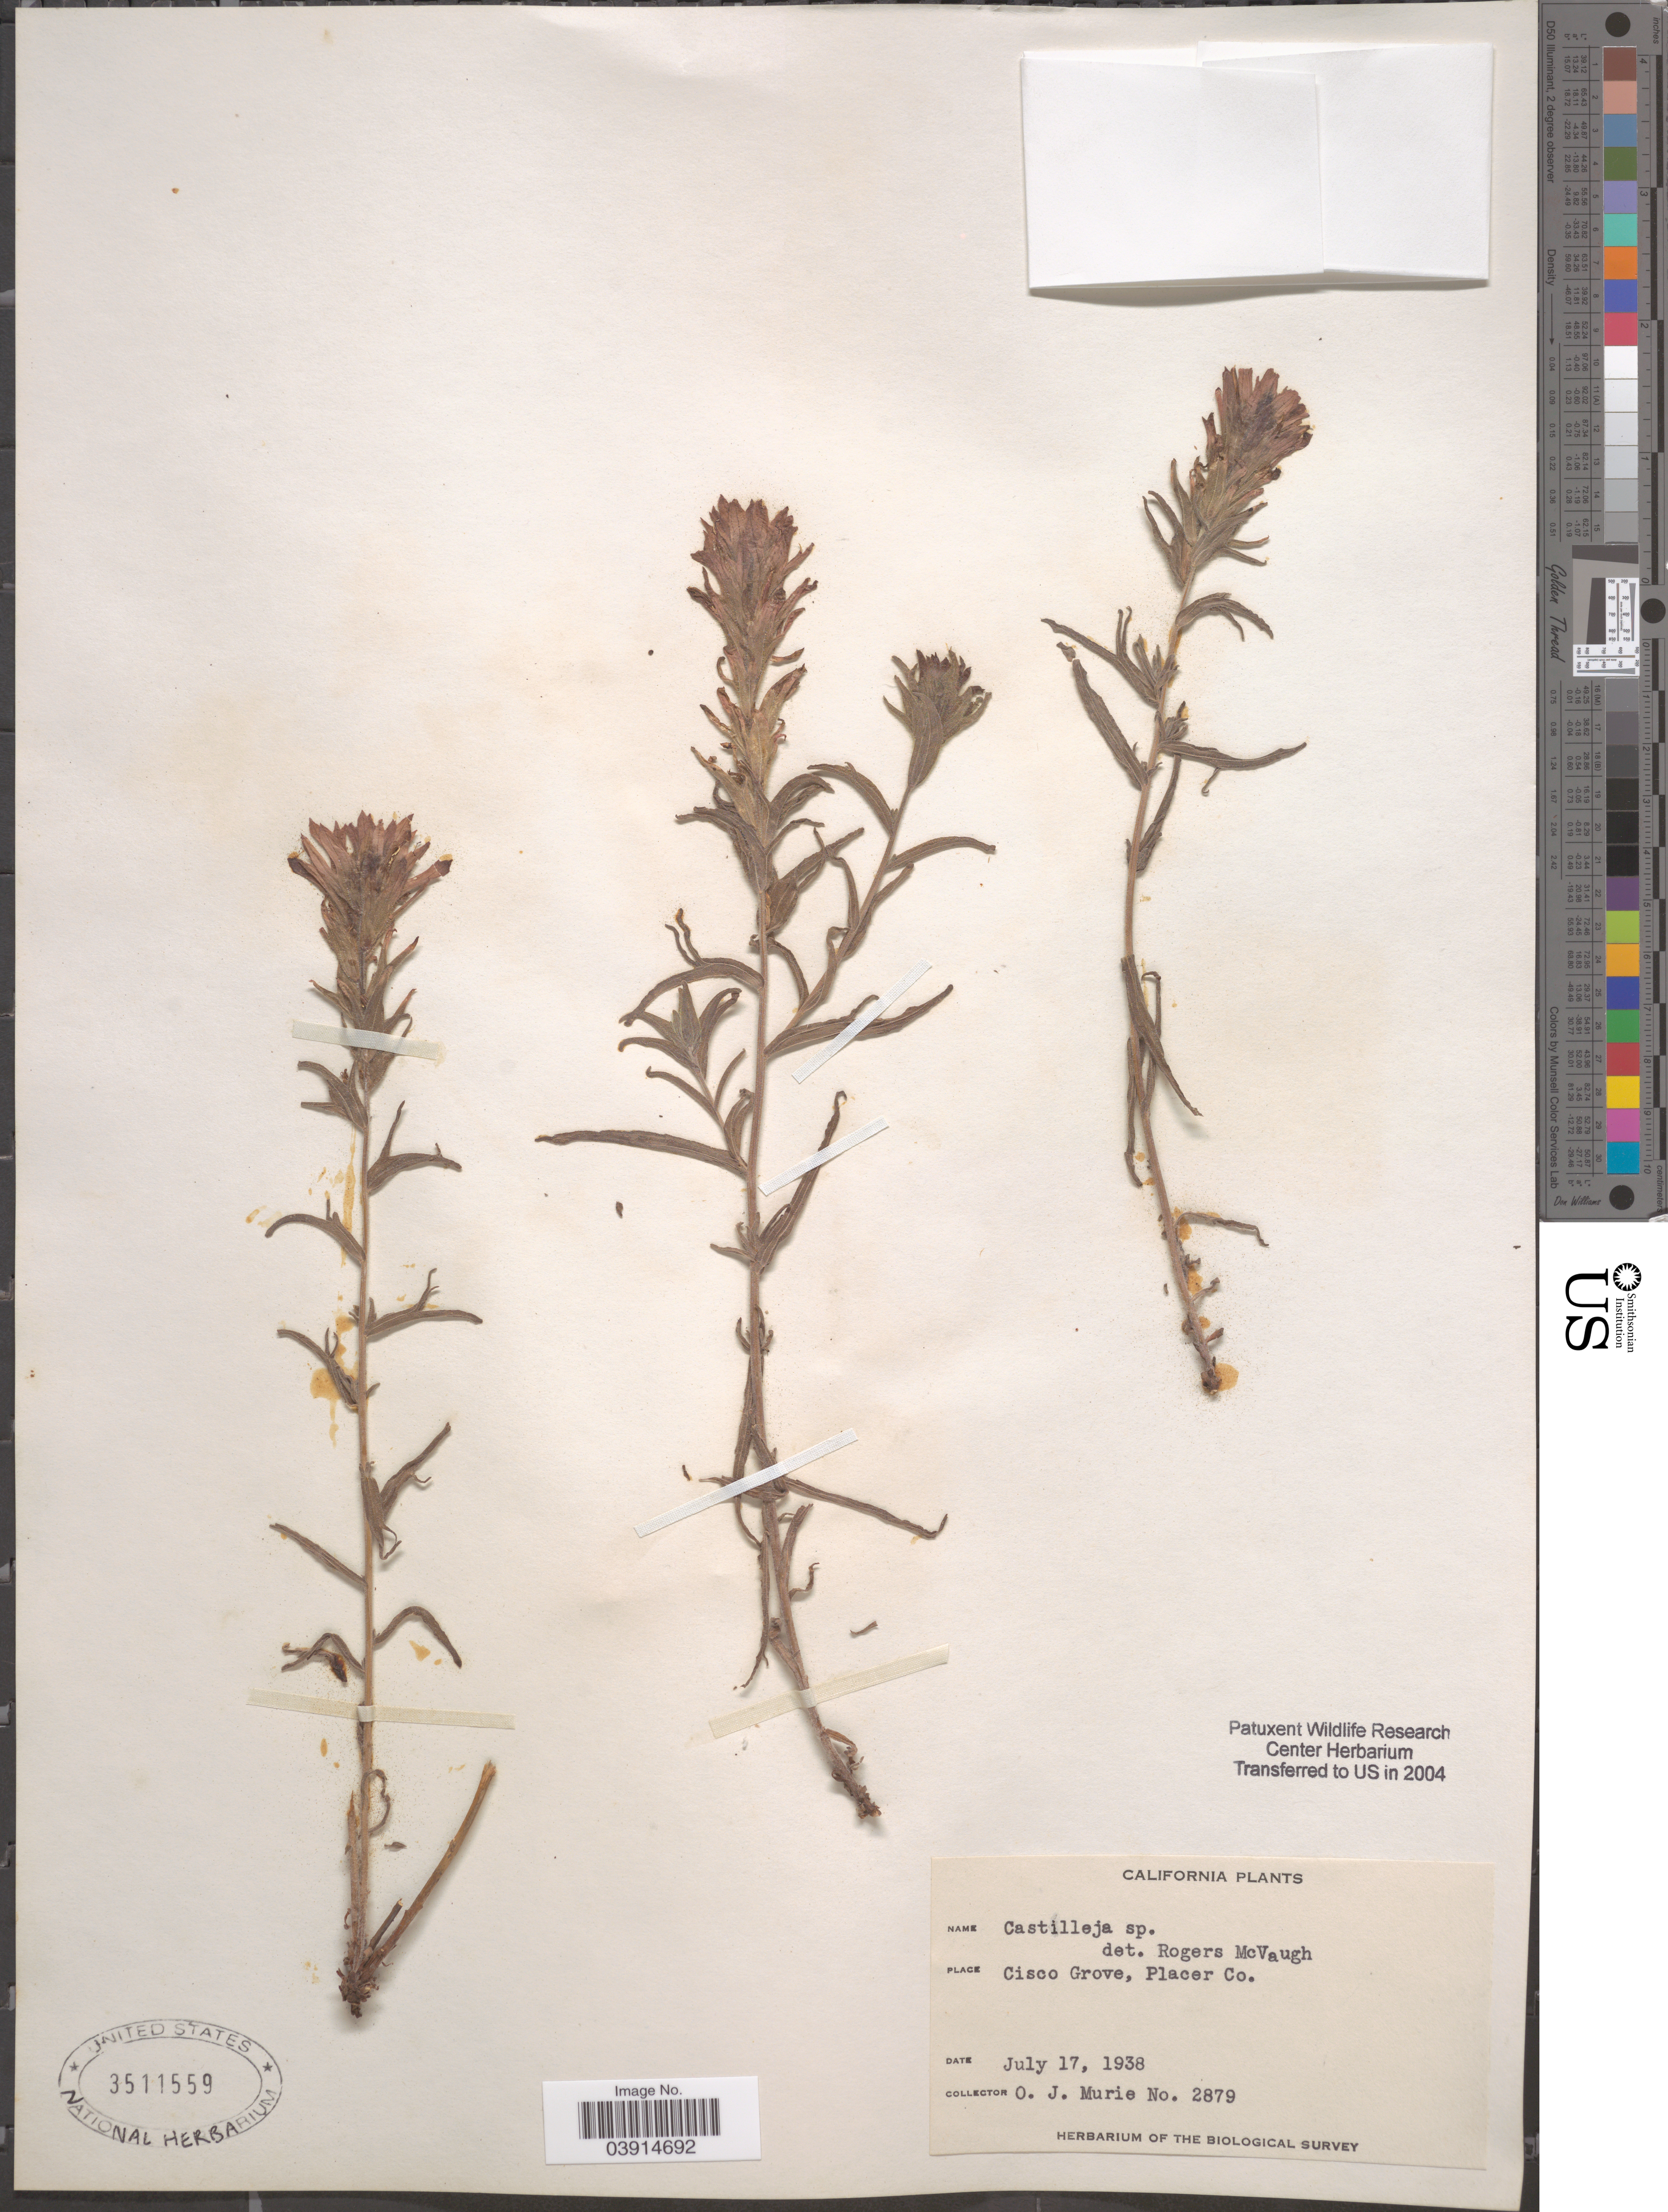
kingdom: Plantae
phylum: Tracheophyta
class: Magnoliopsida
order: Lamiales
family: Orobanchaceae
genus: Castilleja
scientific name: Castilleja sp.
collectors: O. Murie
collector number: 2879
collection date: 1938-07-17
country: United States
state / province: California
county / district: Placer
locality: Cisco Grove, Placer Co.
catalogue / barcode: US 3511559